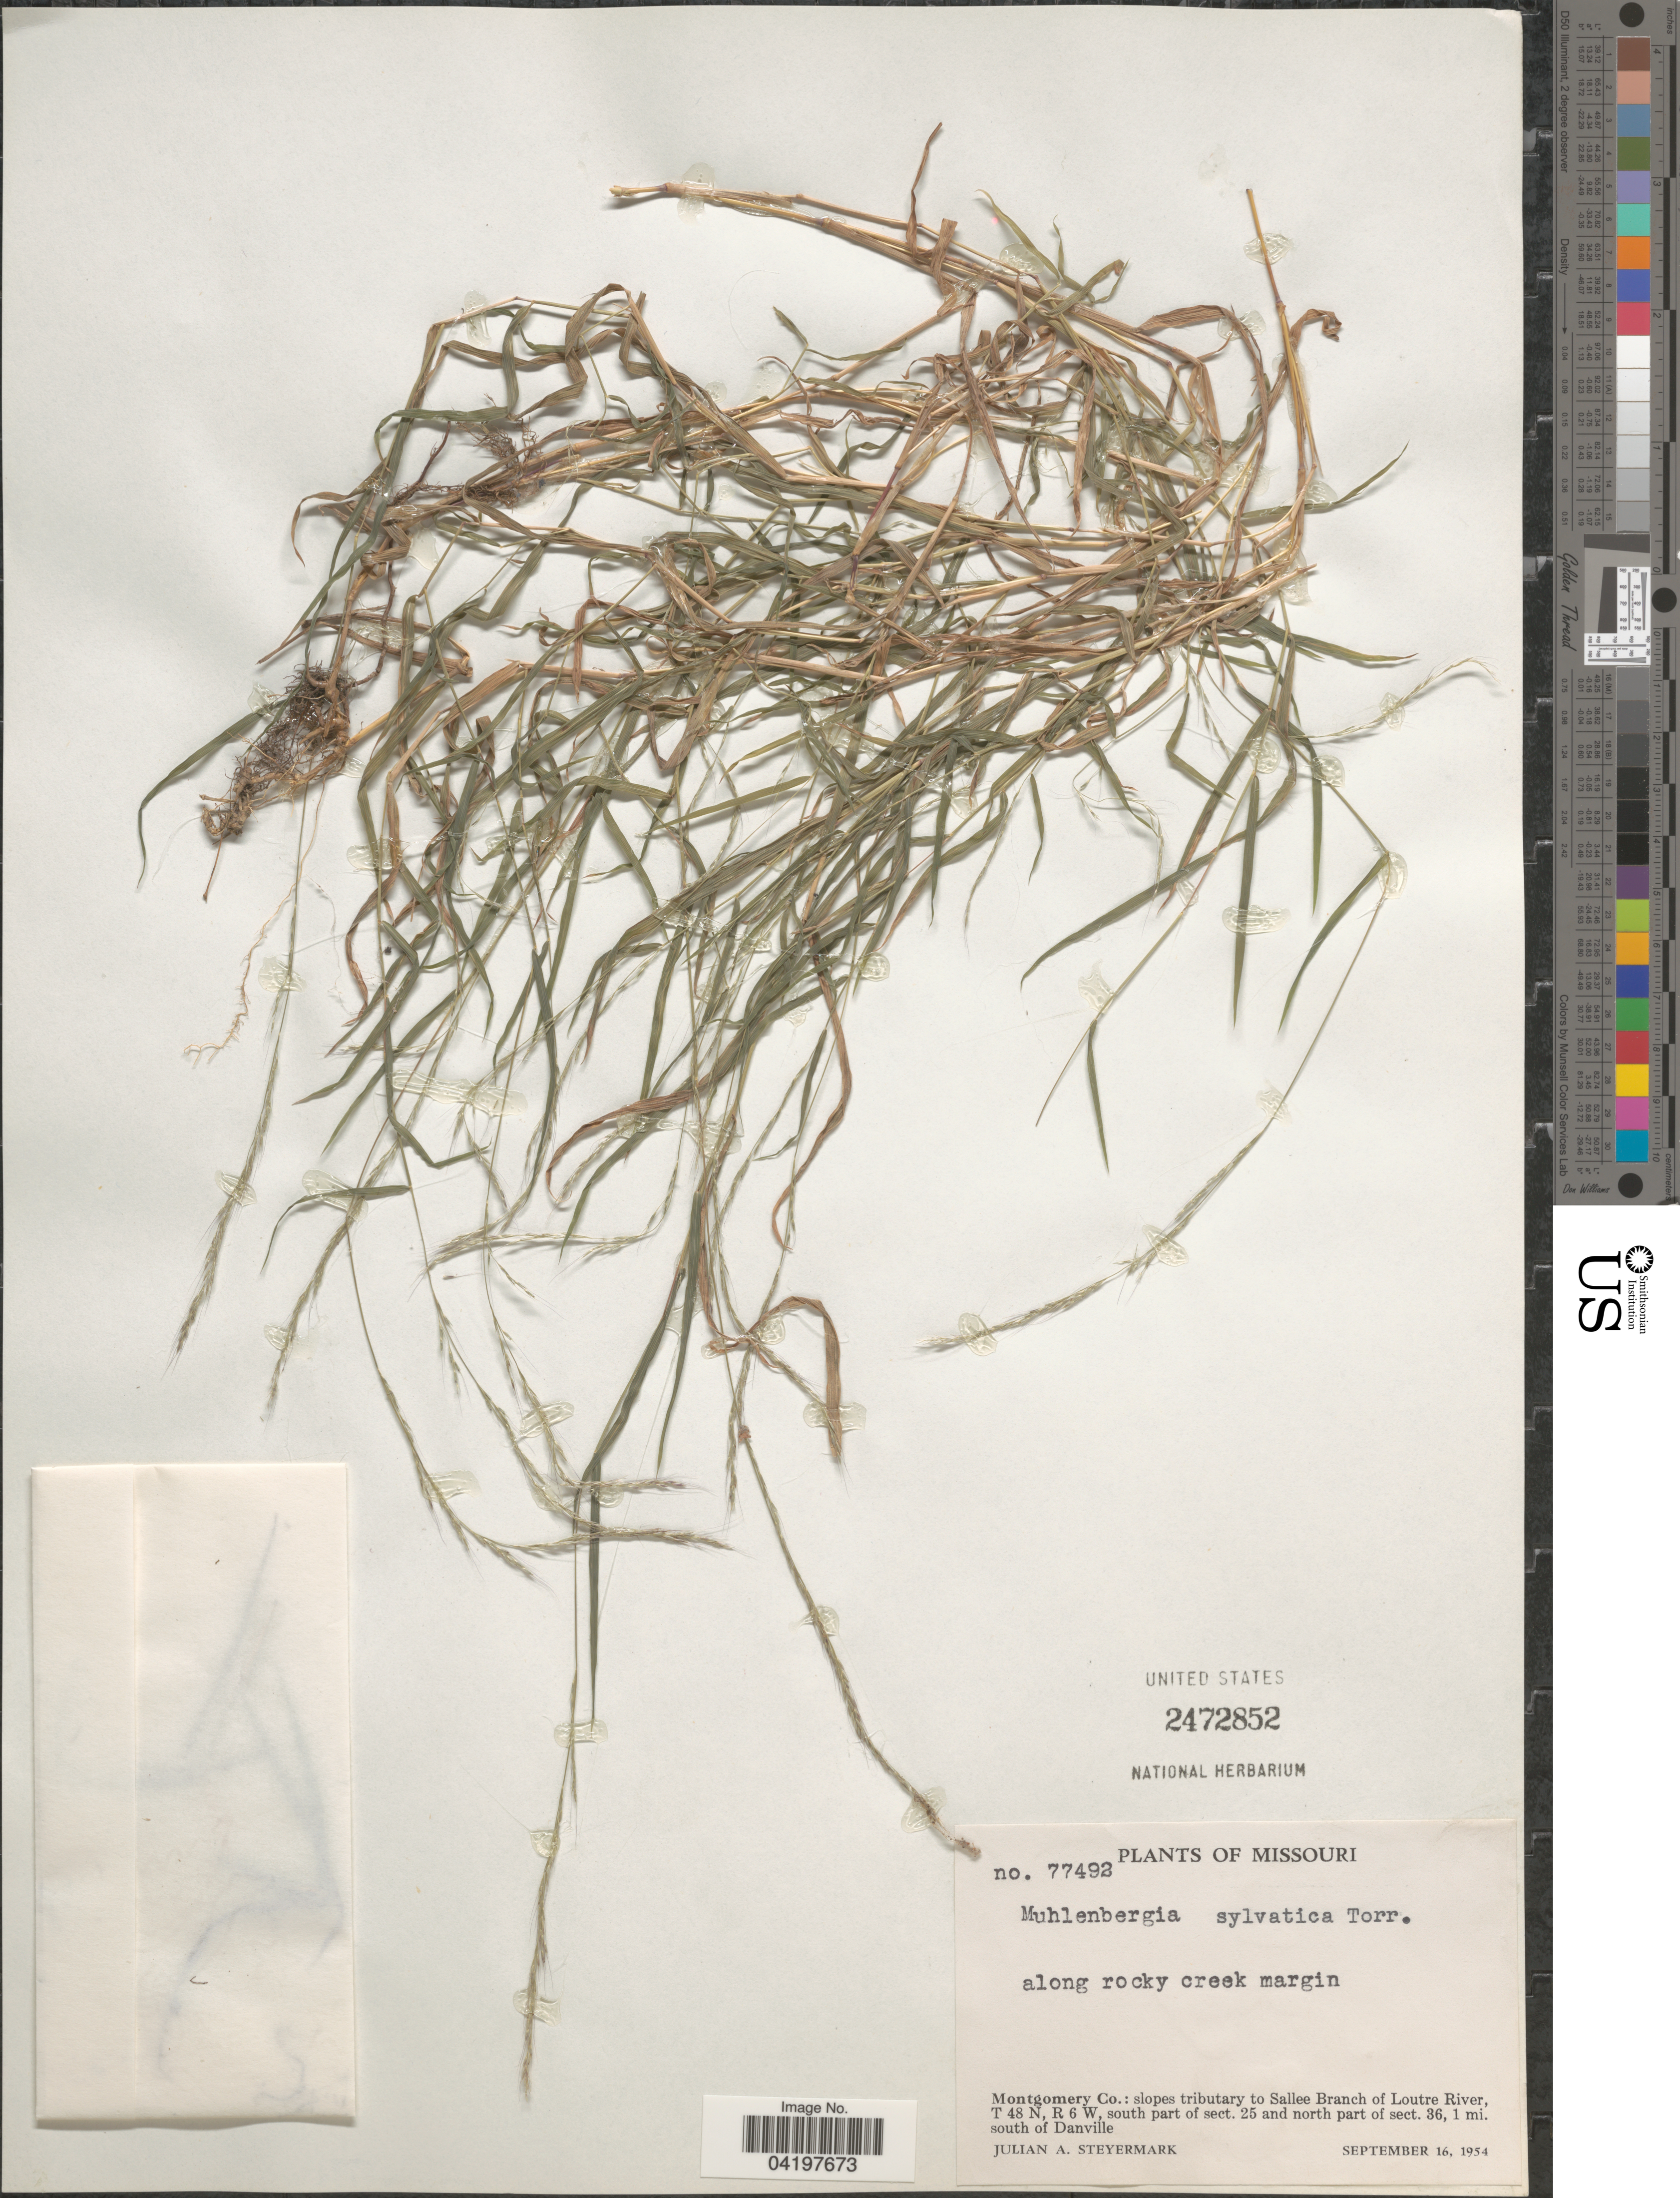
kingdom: Plantae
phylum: Tracheophyta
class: Liliopsida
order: Poales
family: Poaceae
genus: Muhlenbergia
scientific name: Muhlenbergia sylvatica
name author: (Torr.) Torr. ex A. Gray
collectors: J. Steyermark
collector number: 77492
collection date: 1954-09-16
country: United States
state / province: Missouri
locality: Along rocky creek margin. Montgomery Co.: slopes tributary to Sallee Branch of Loutre River, T 48 N, R 6 W, south part of sect. 25 and north part of sect. 36, 1 mi. south of Danville.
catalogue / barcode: US 2472852